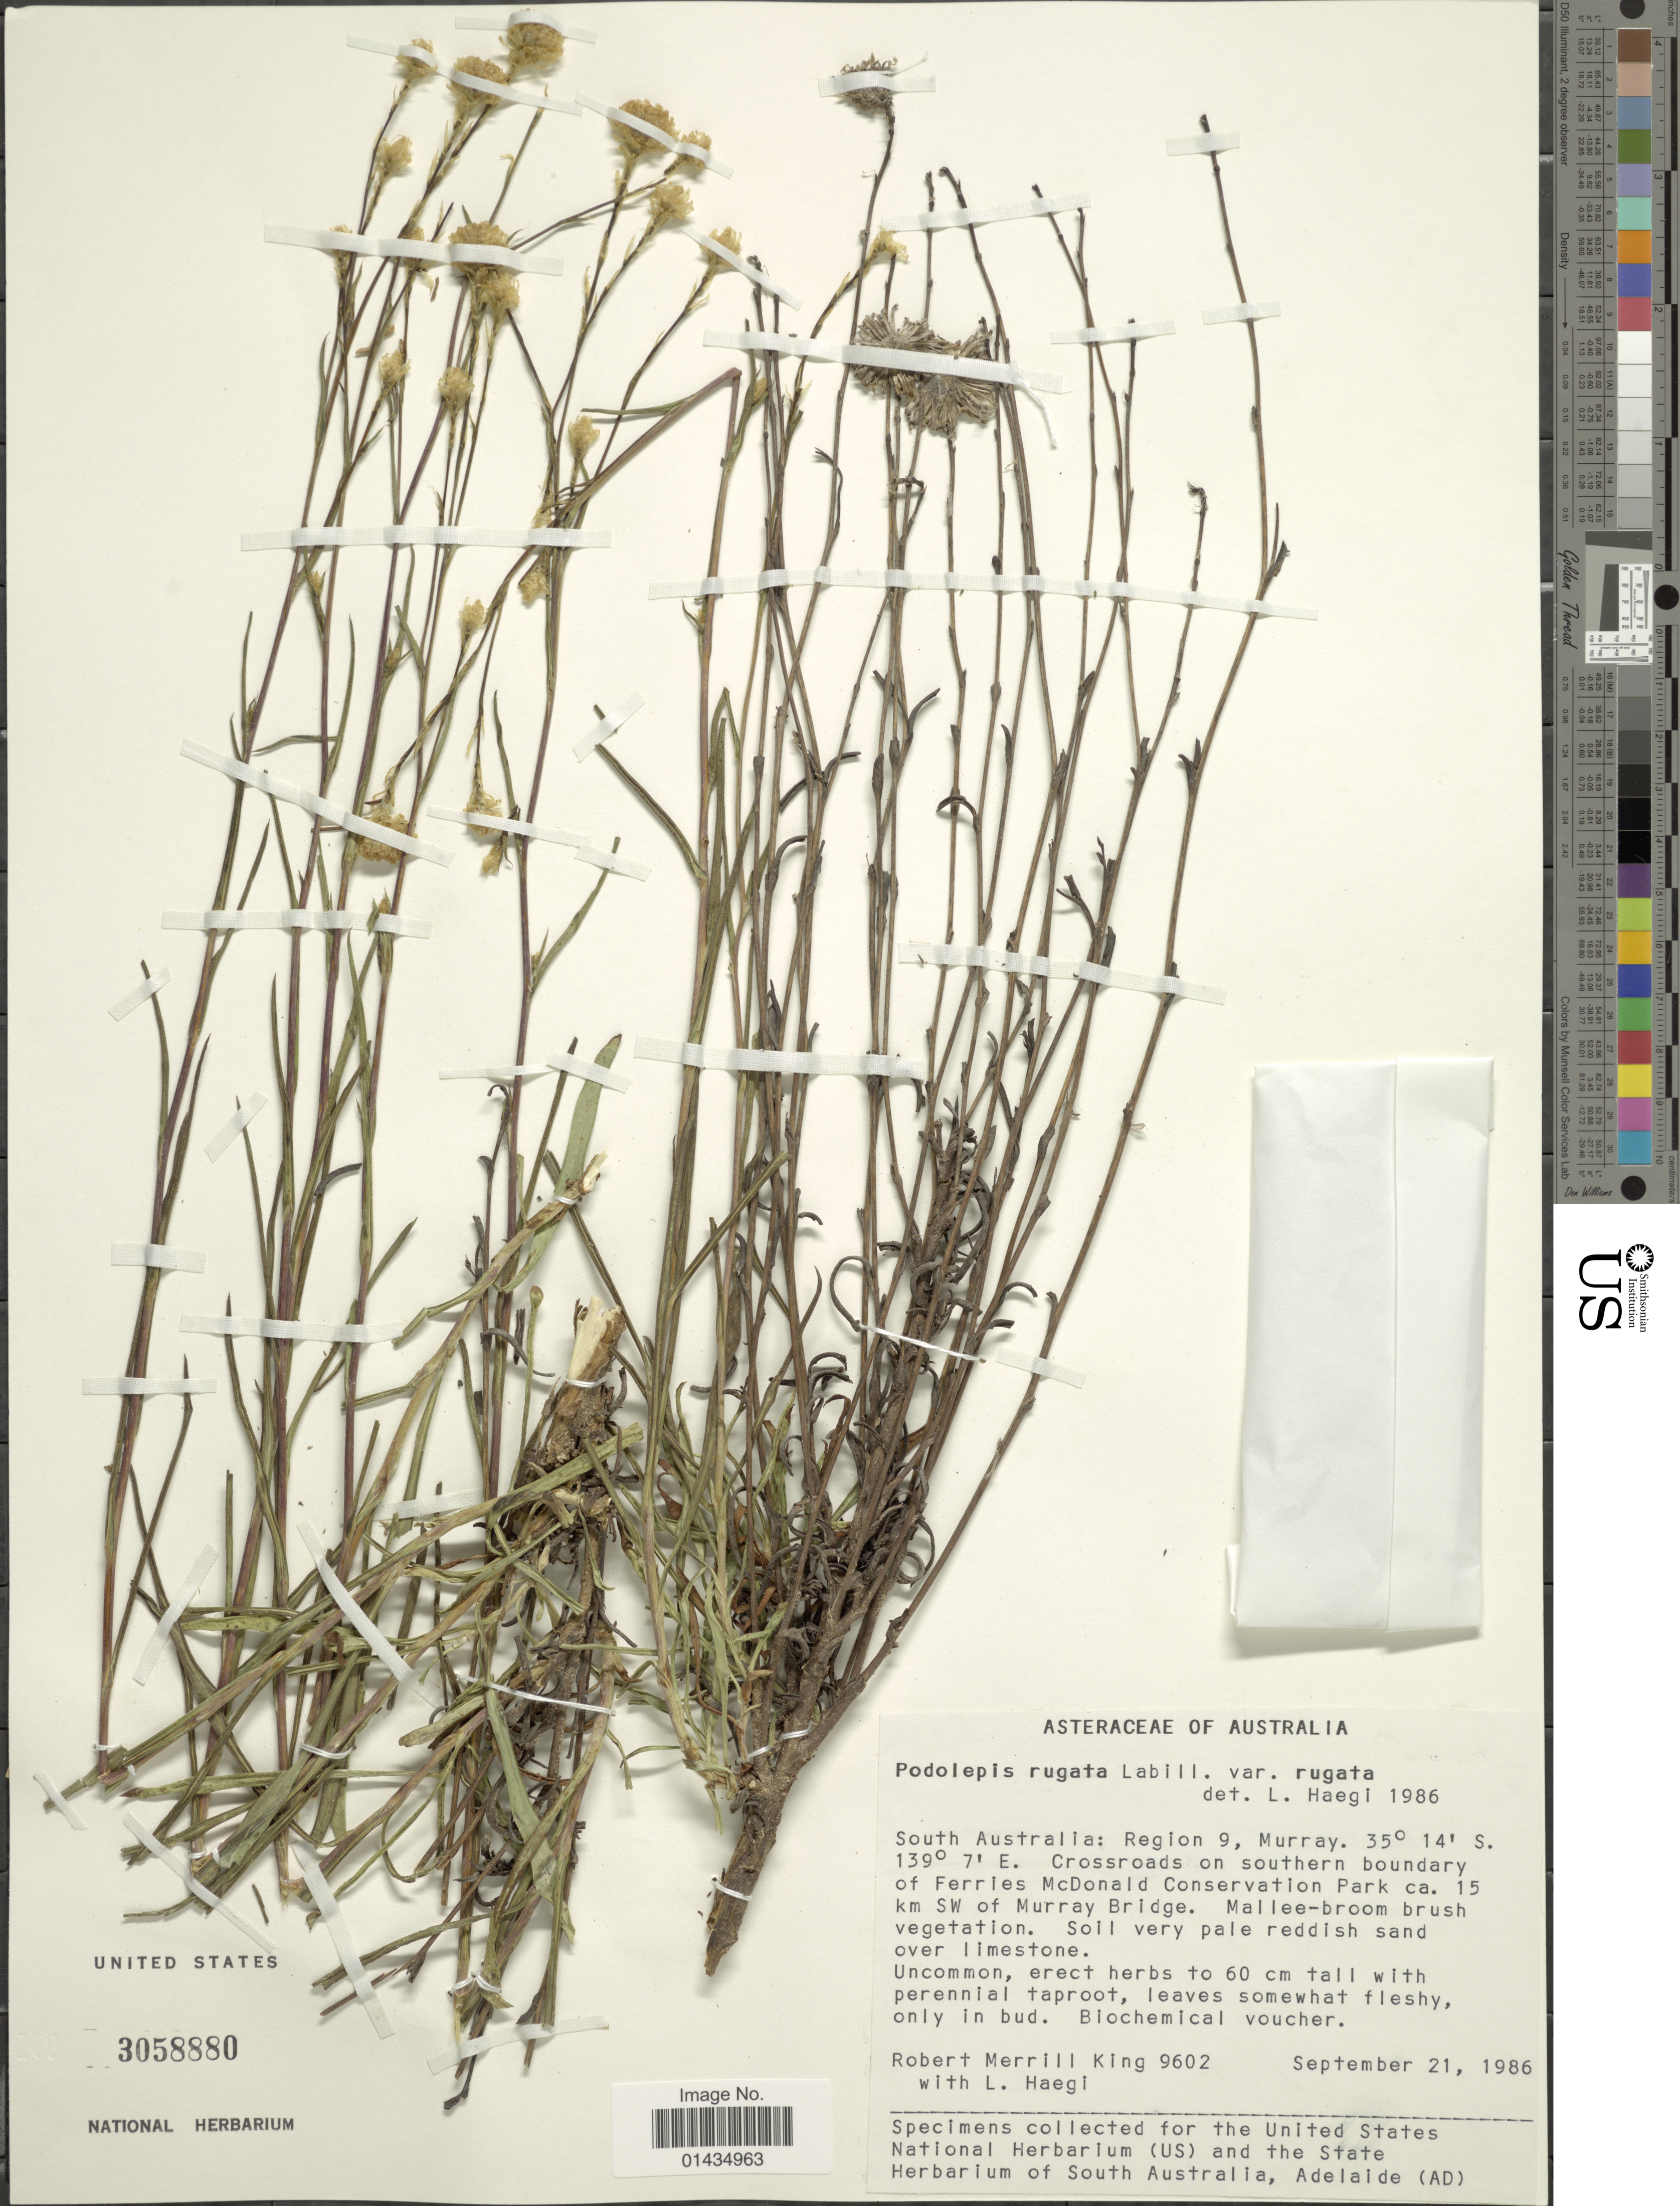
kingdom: Plantae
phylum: Tracheophyta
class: Magnoliopsida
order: Asterales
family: Asteraceae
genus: Podolepis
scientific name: Podolepis rugata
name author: Labill.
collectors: R. M. King & L. Haegi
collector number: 9602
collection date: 1986-09-21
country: Australia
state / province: South Australia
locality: Region 9, Murray, Crossroads on southern boundary of Ferriel McDonald Conservation Park ca. 15 km SW of Murray Bridge, Mallee-brrom brush vegetation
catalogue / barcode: US 3058880